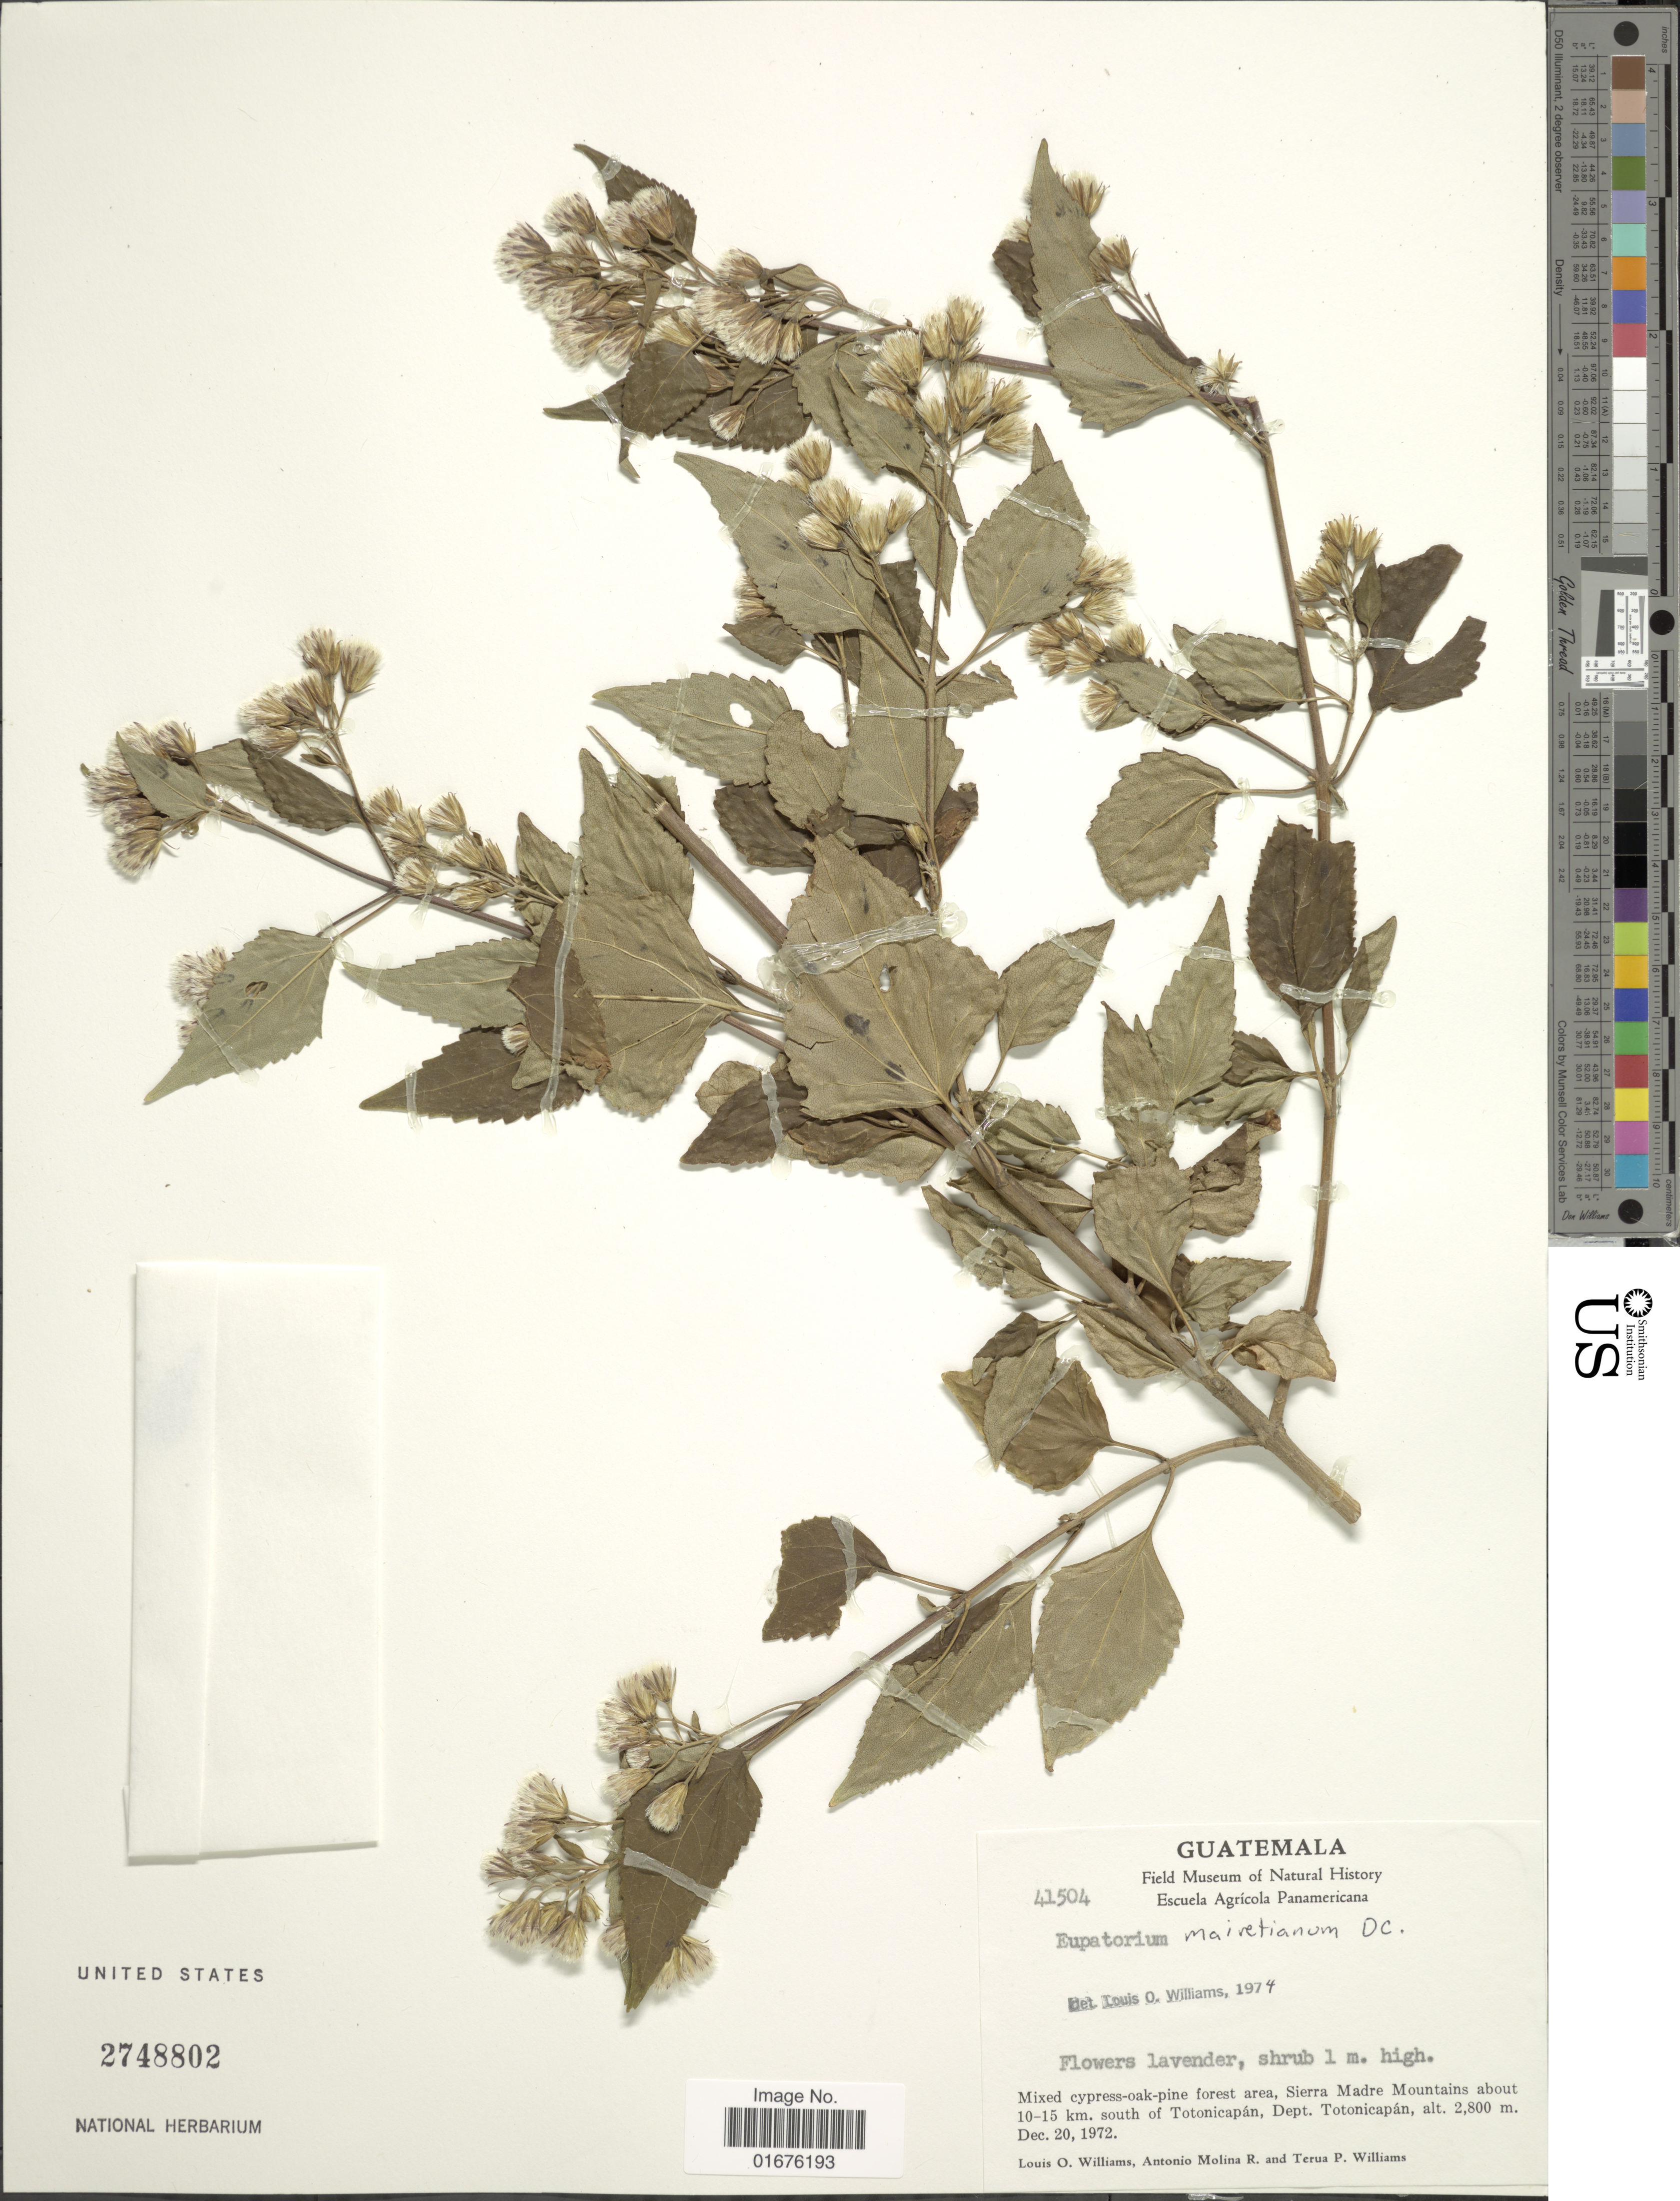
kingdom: Plantae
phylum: Tracheophyta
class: Magnoliopsida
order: Asterales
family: Asteraceae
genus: Ageratina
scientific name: Ageratina mairetiana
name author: (DC.) R.M. King & H. Rob.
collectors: L. O. Williams, A. Molina R. & T. P. Williams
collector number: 41504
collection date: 1972-12-20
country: Guatemala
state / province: Totonicapan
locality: Sierra Madre Mountains about 10-15 km. south of Totonicapán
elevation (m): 2800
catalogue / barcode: US 2748802